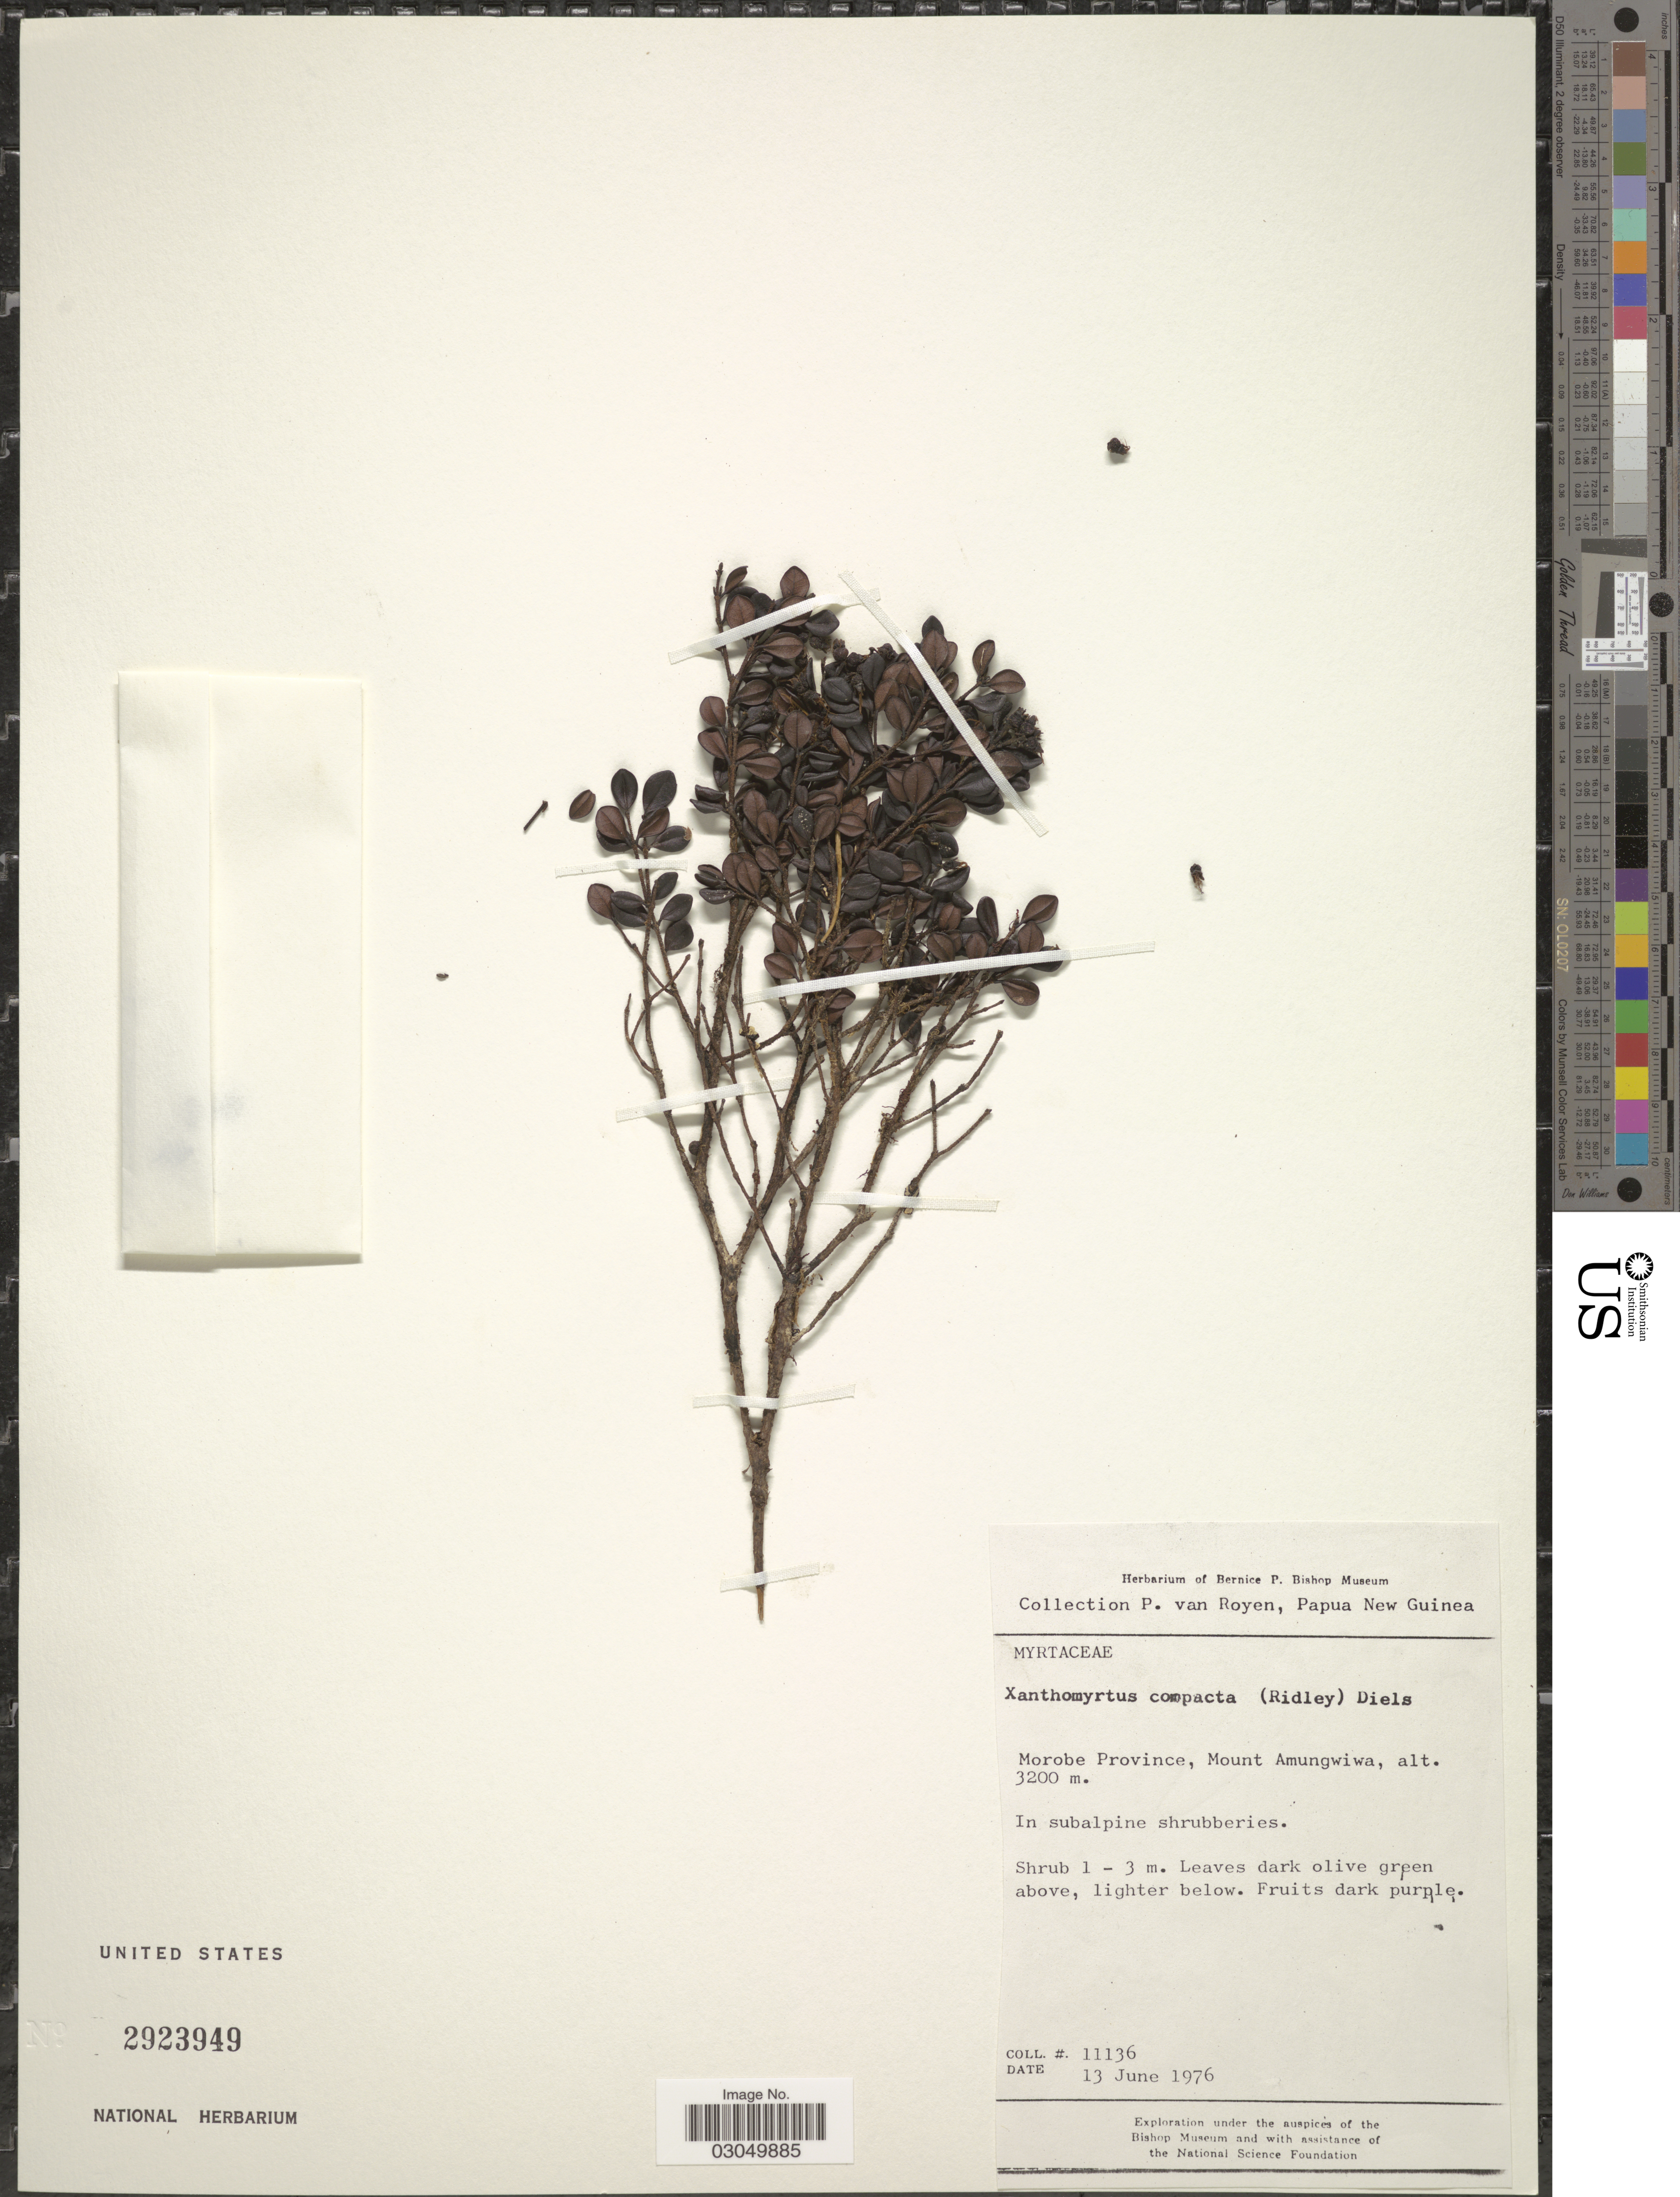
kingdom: Plantae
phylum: Tracheophyta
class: Magnoliopsida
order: Myrtales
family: Myrtaceae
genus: Xanthomyrtus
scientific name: Xanthomyrtus compacta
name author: (Ridl.) Diels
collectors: P. van Royen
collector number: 11136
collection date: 1976-06-13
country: Papua New Guinea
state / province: Morobe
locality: Mount Amungwiwa.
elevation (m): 3200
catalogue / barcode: US 2923949